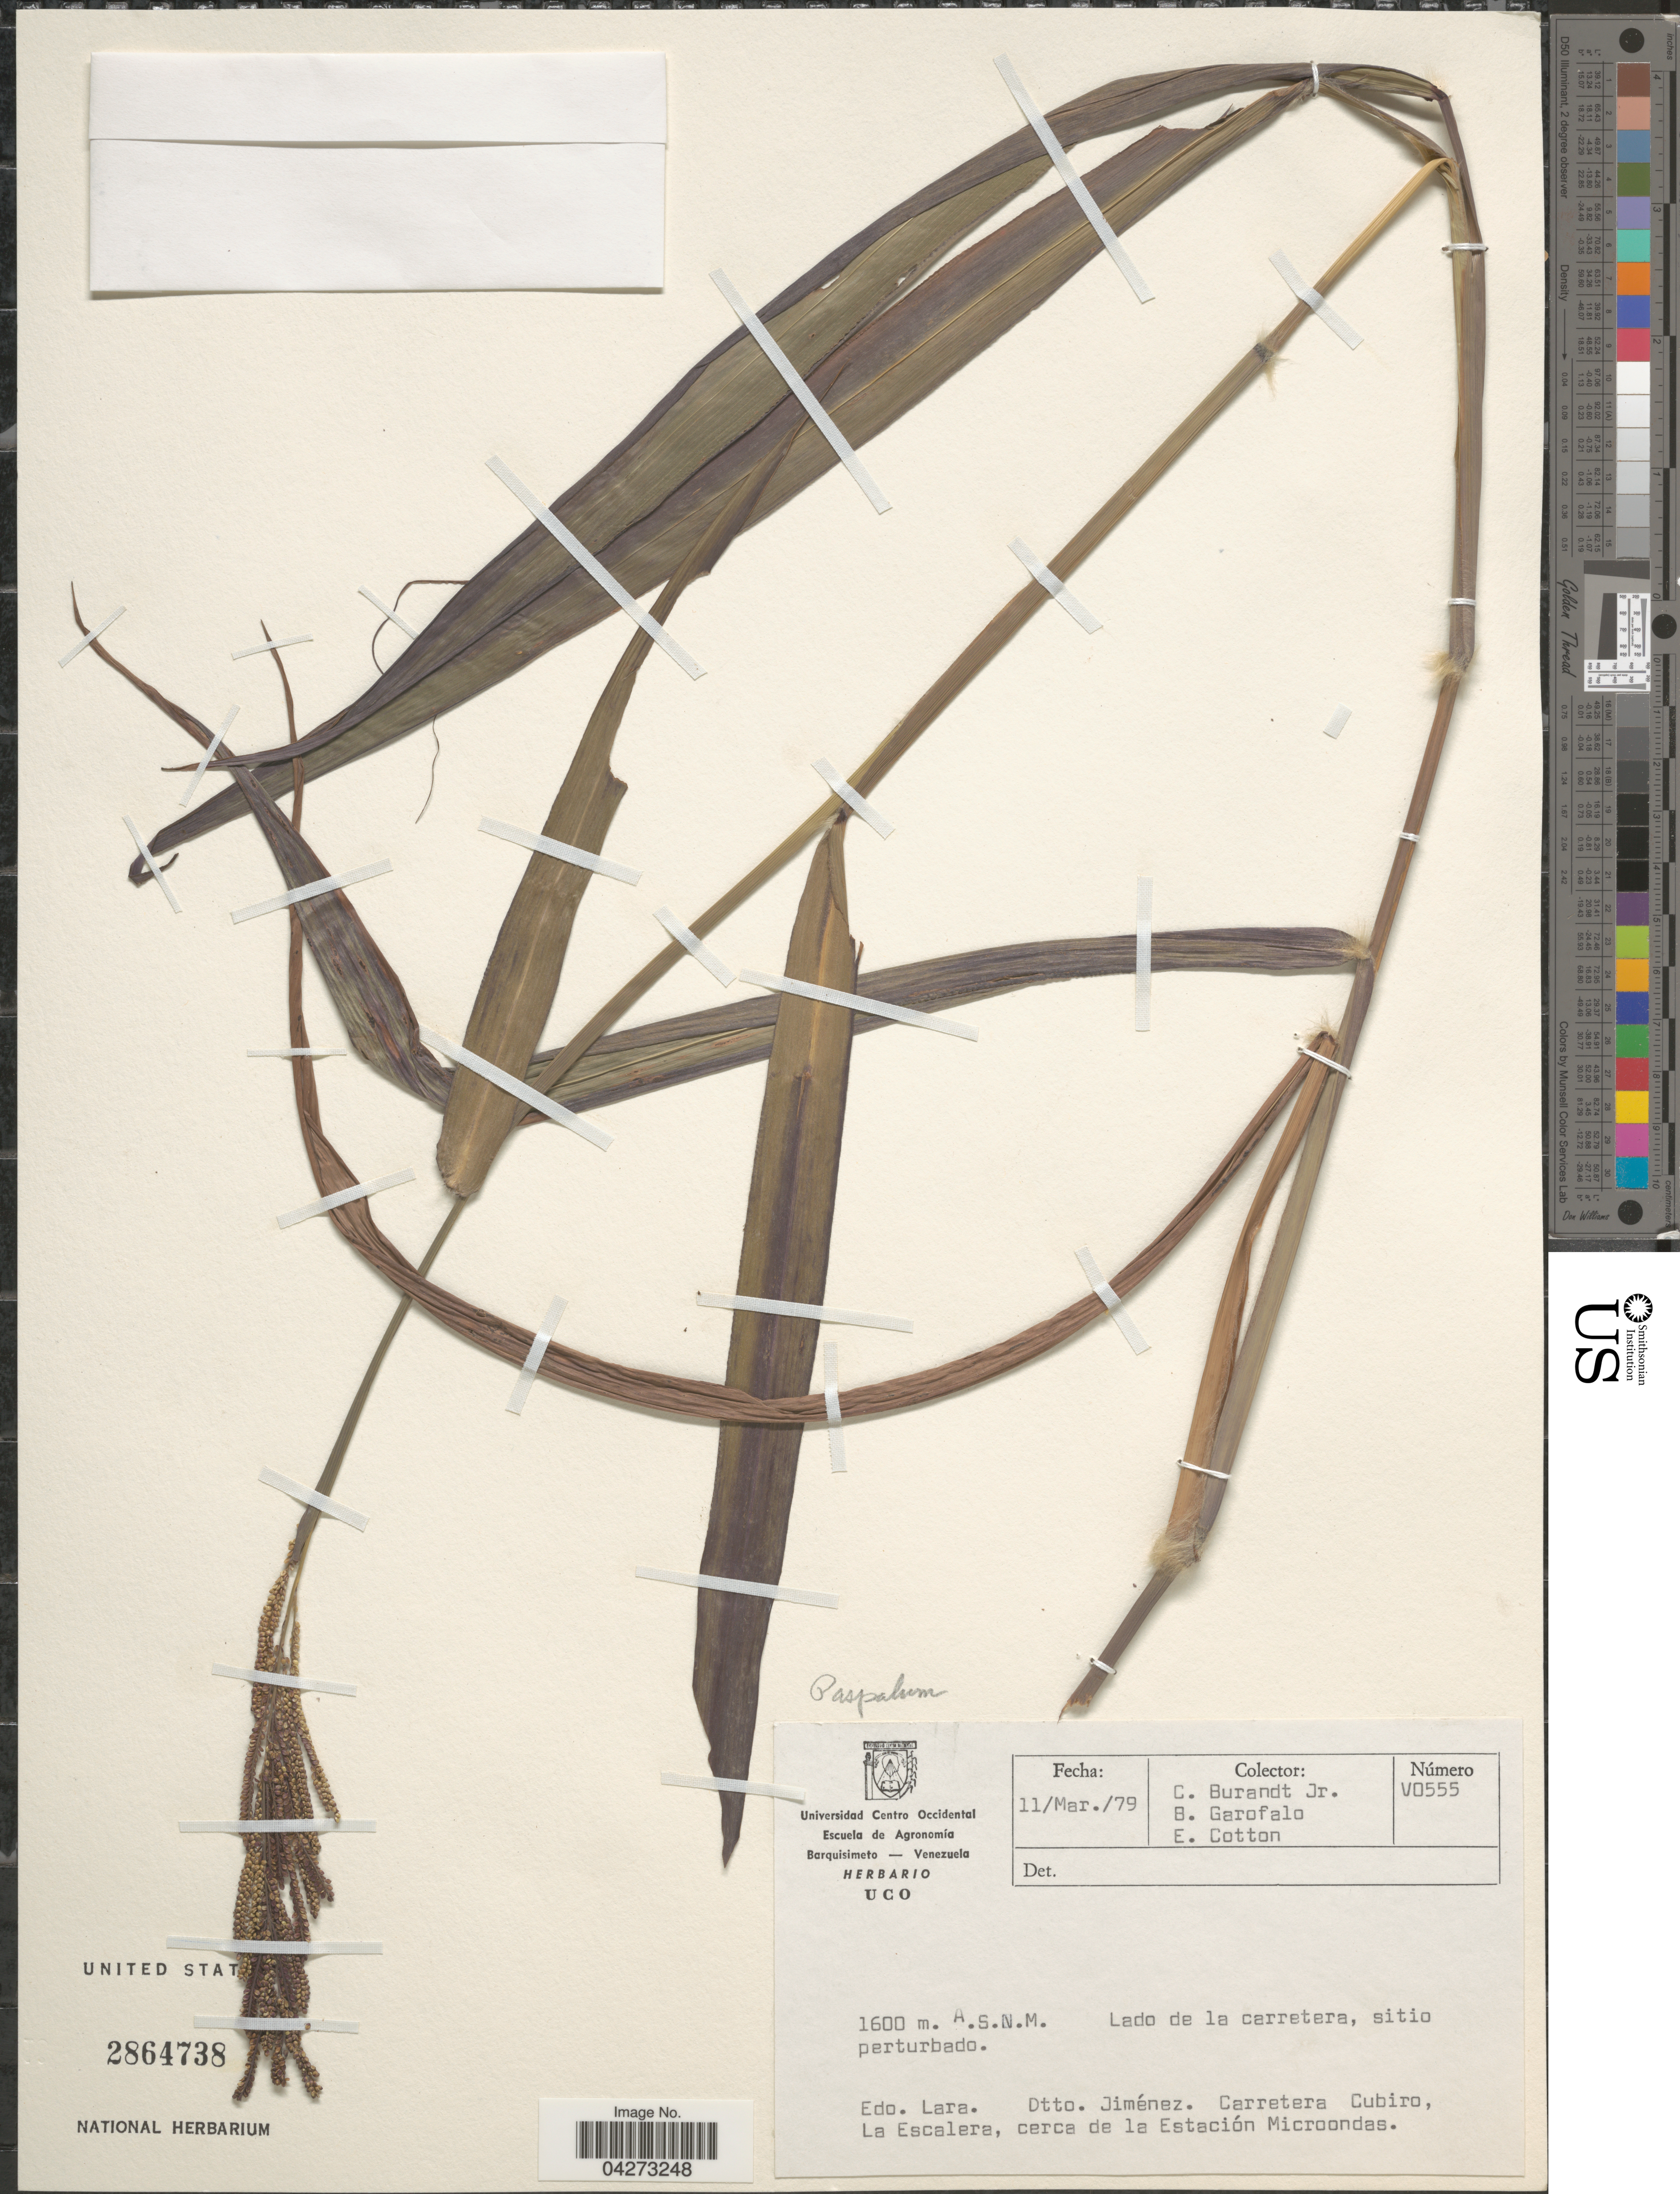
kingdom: Plantae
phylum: Tracheophyta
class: Liliopsida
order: Poales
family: Poaceae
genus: Paspalum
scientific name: Paspalum paniculatum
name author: L.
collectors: C. Burandt Jr., B. Garofalo & E. Cotton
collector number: V0555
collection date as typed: Transcribed d/m/y: 11/3/79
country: Venezuela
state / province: Lara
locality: Dtto. Jiménez. Carretera Cubiro, La Escalera, cerca de la Estación Microondas.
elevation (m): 1600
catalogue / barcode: US 2864738